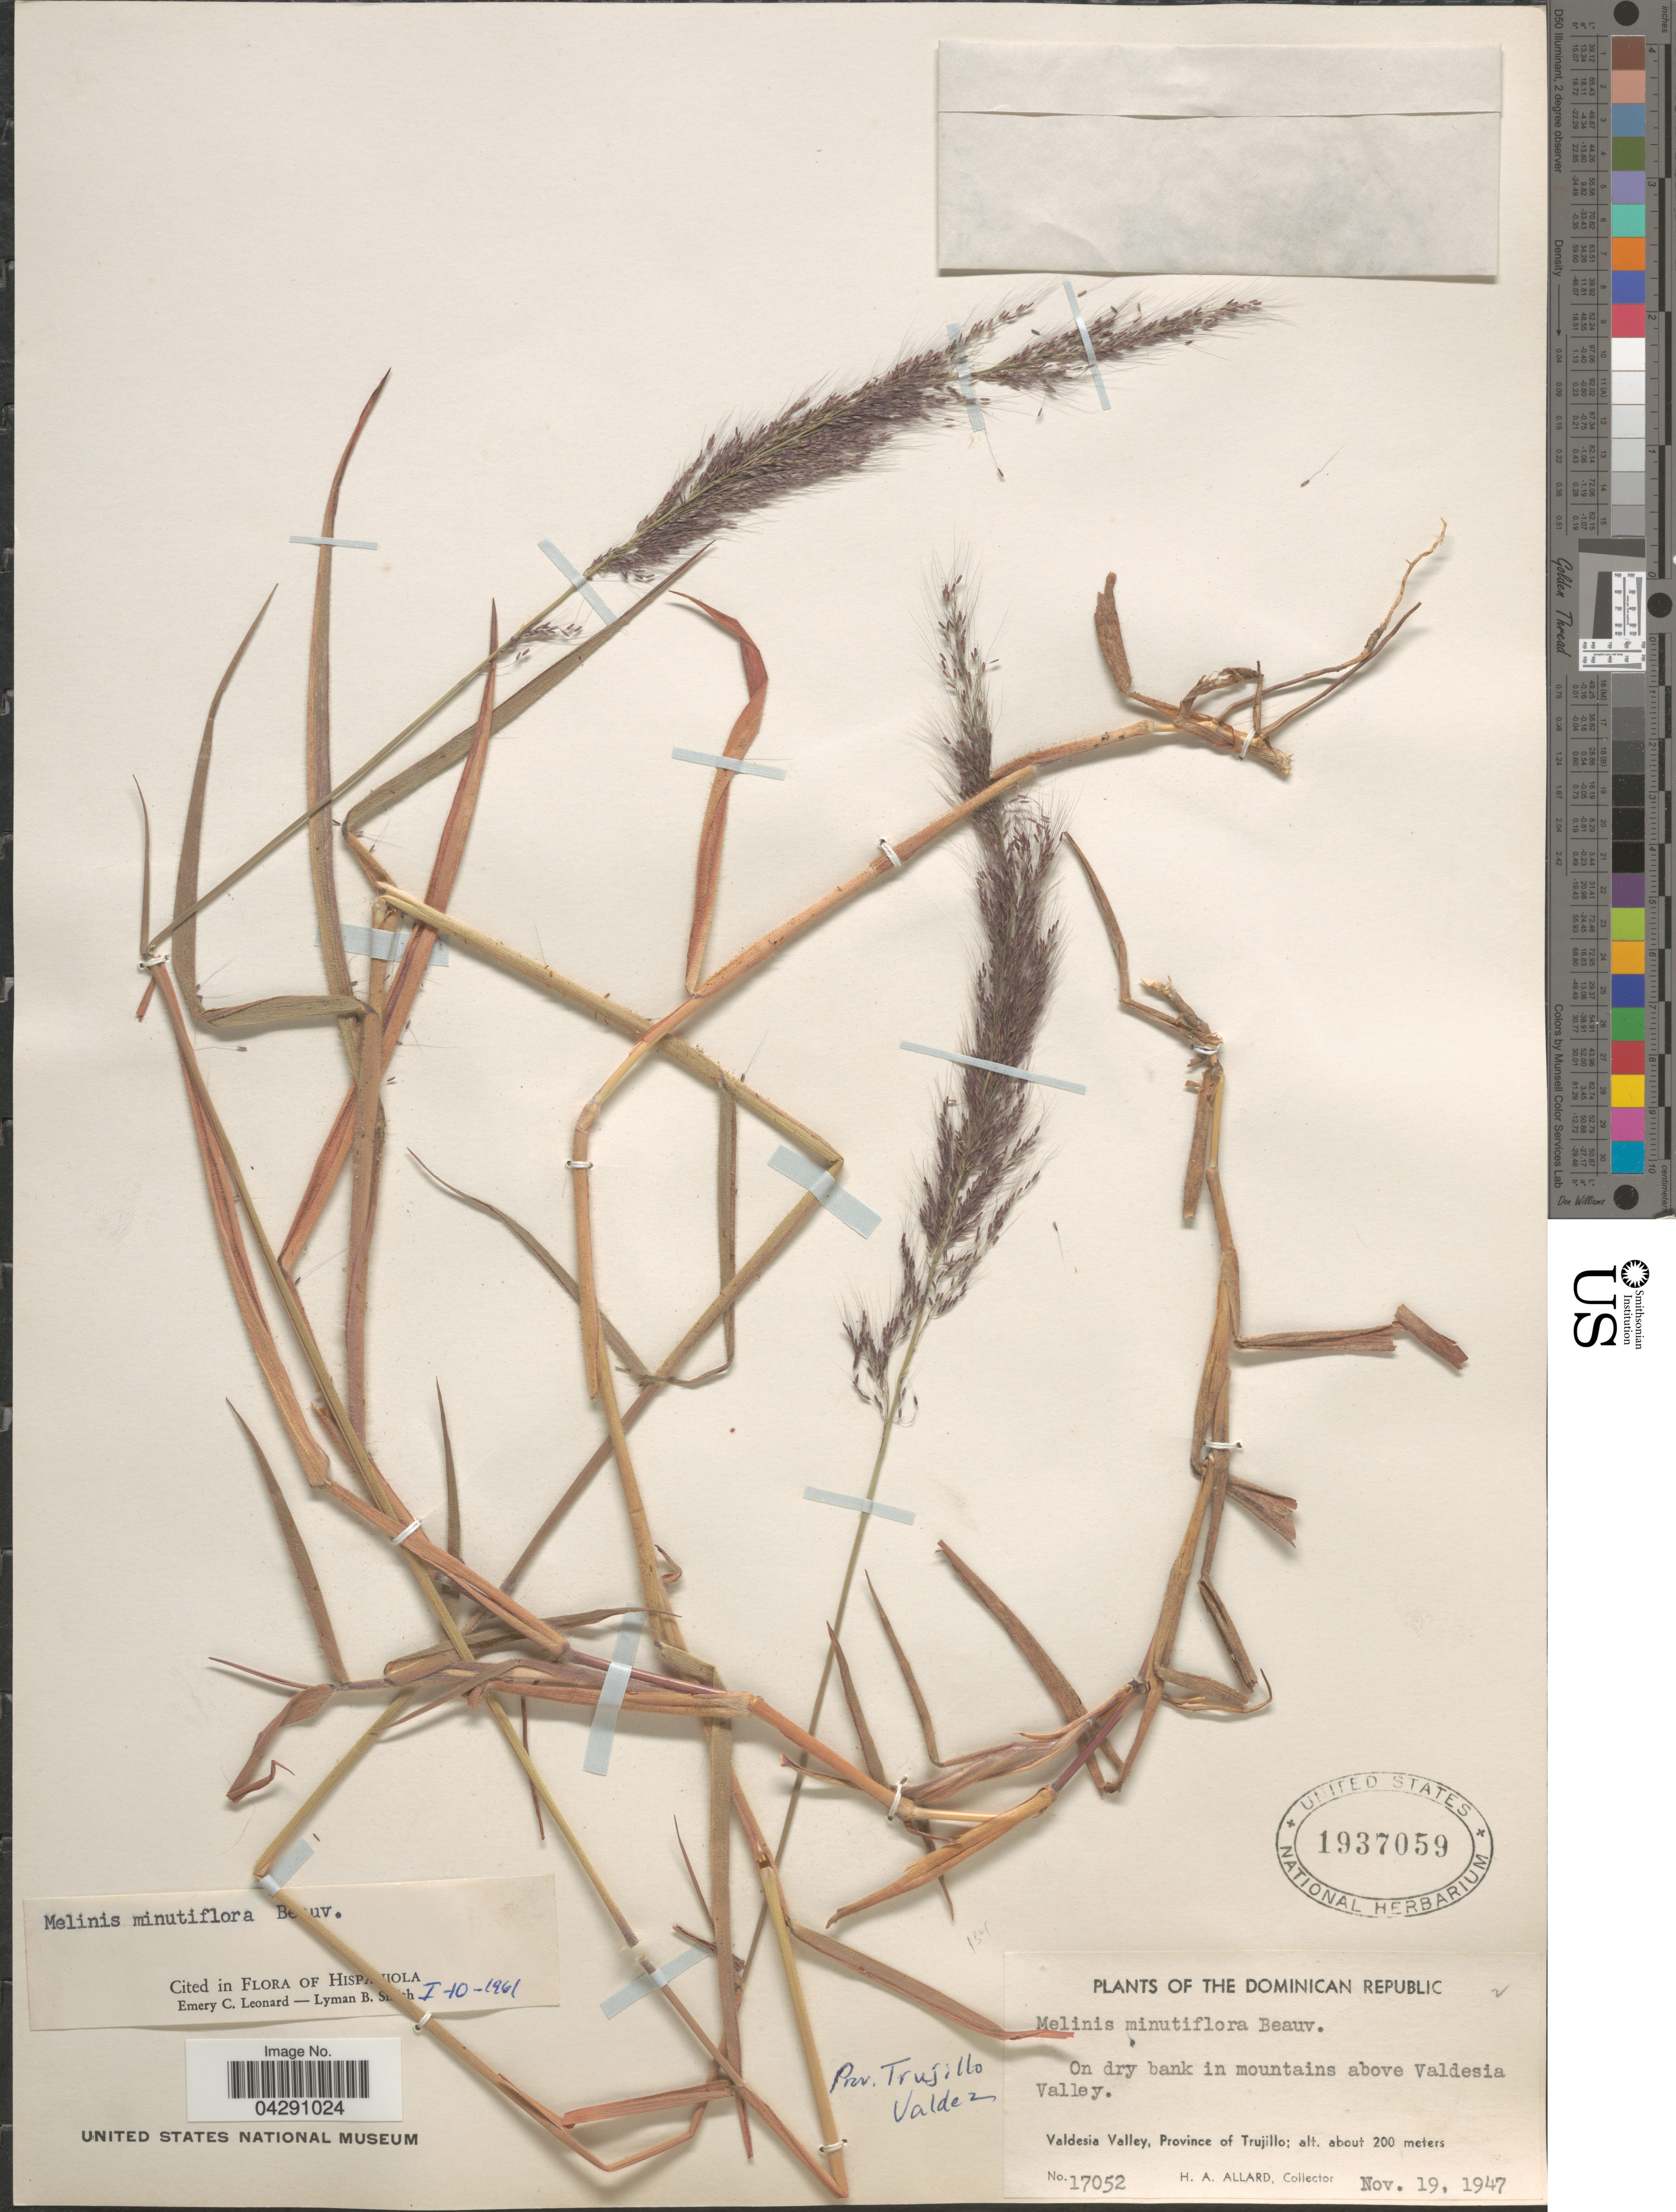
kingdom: Plantae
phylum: Tracheophyta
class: Liliopsida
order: Poales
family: Poaceae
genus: Melinis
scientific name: Melinis minutiflora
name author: P. Beauv.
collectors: H. A. Allard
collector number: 17052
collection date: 1947-11-19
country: Dominican Republic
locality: On dry bank in mountains above Valdesia Valley. Valdesia Valley, Province Trujillo. Valdez.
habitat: on dry banks above mountains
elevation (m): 200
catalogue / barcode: US 1937059